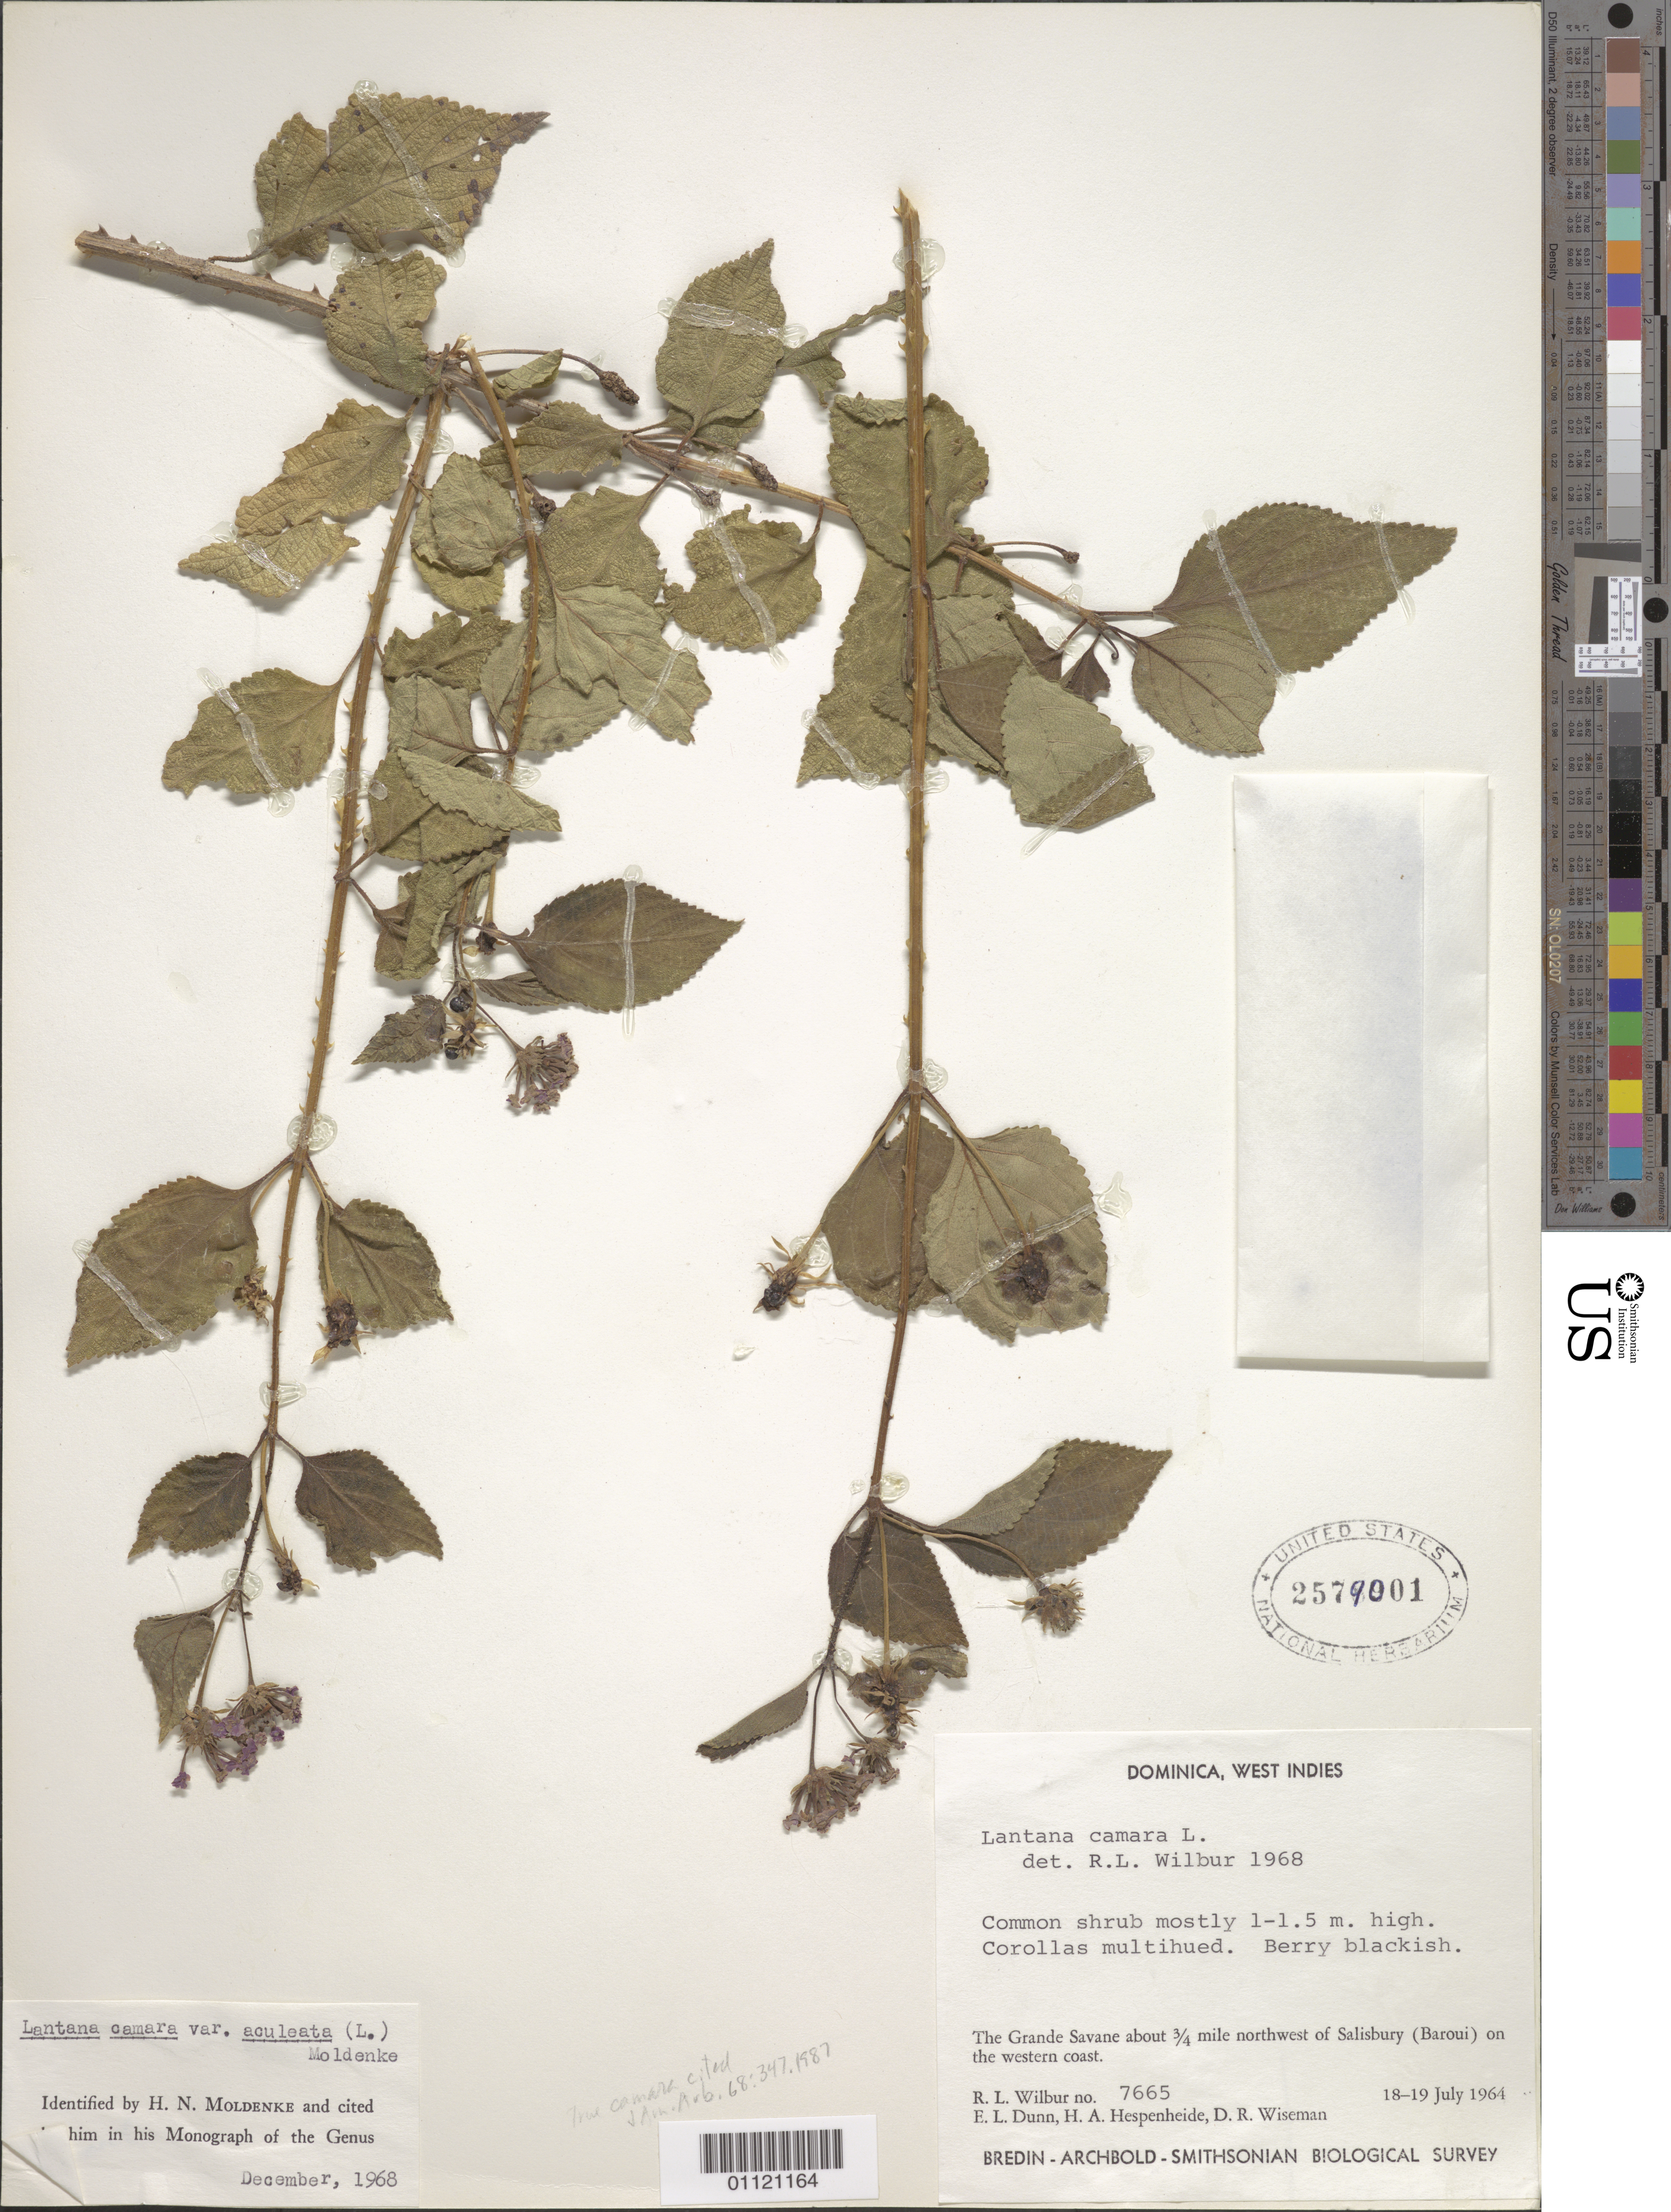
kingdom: Plantae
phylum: Tracheophyta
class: Magnoliopsida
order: Lamiales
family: Verbenaceae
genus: Lantana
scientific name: Lantana camara var. aculeata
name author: (L.) Moldenke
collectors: R. L. Wilbur, E. Dunn, H. A. Hespenheide & D. R. Wiseman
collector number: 7665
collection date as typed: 18 Jul 1964 to 19 Jul 1964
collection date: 1964-07-18/1964-07-19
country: Dominica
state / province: St. Joseph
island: Dominica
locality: The Grande Savane about 0.75 mi NW of Salisbury (Baroui) on the W coast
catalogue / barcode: US 2579001